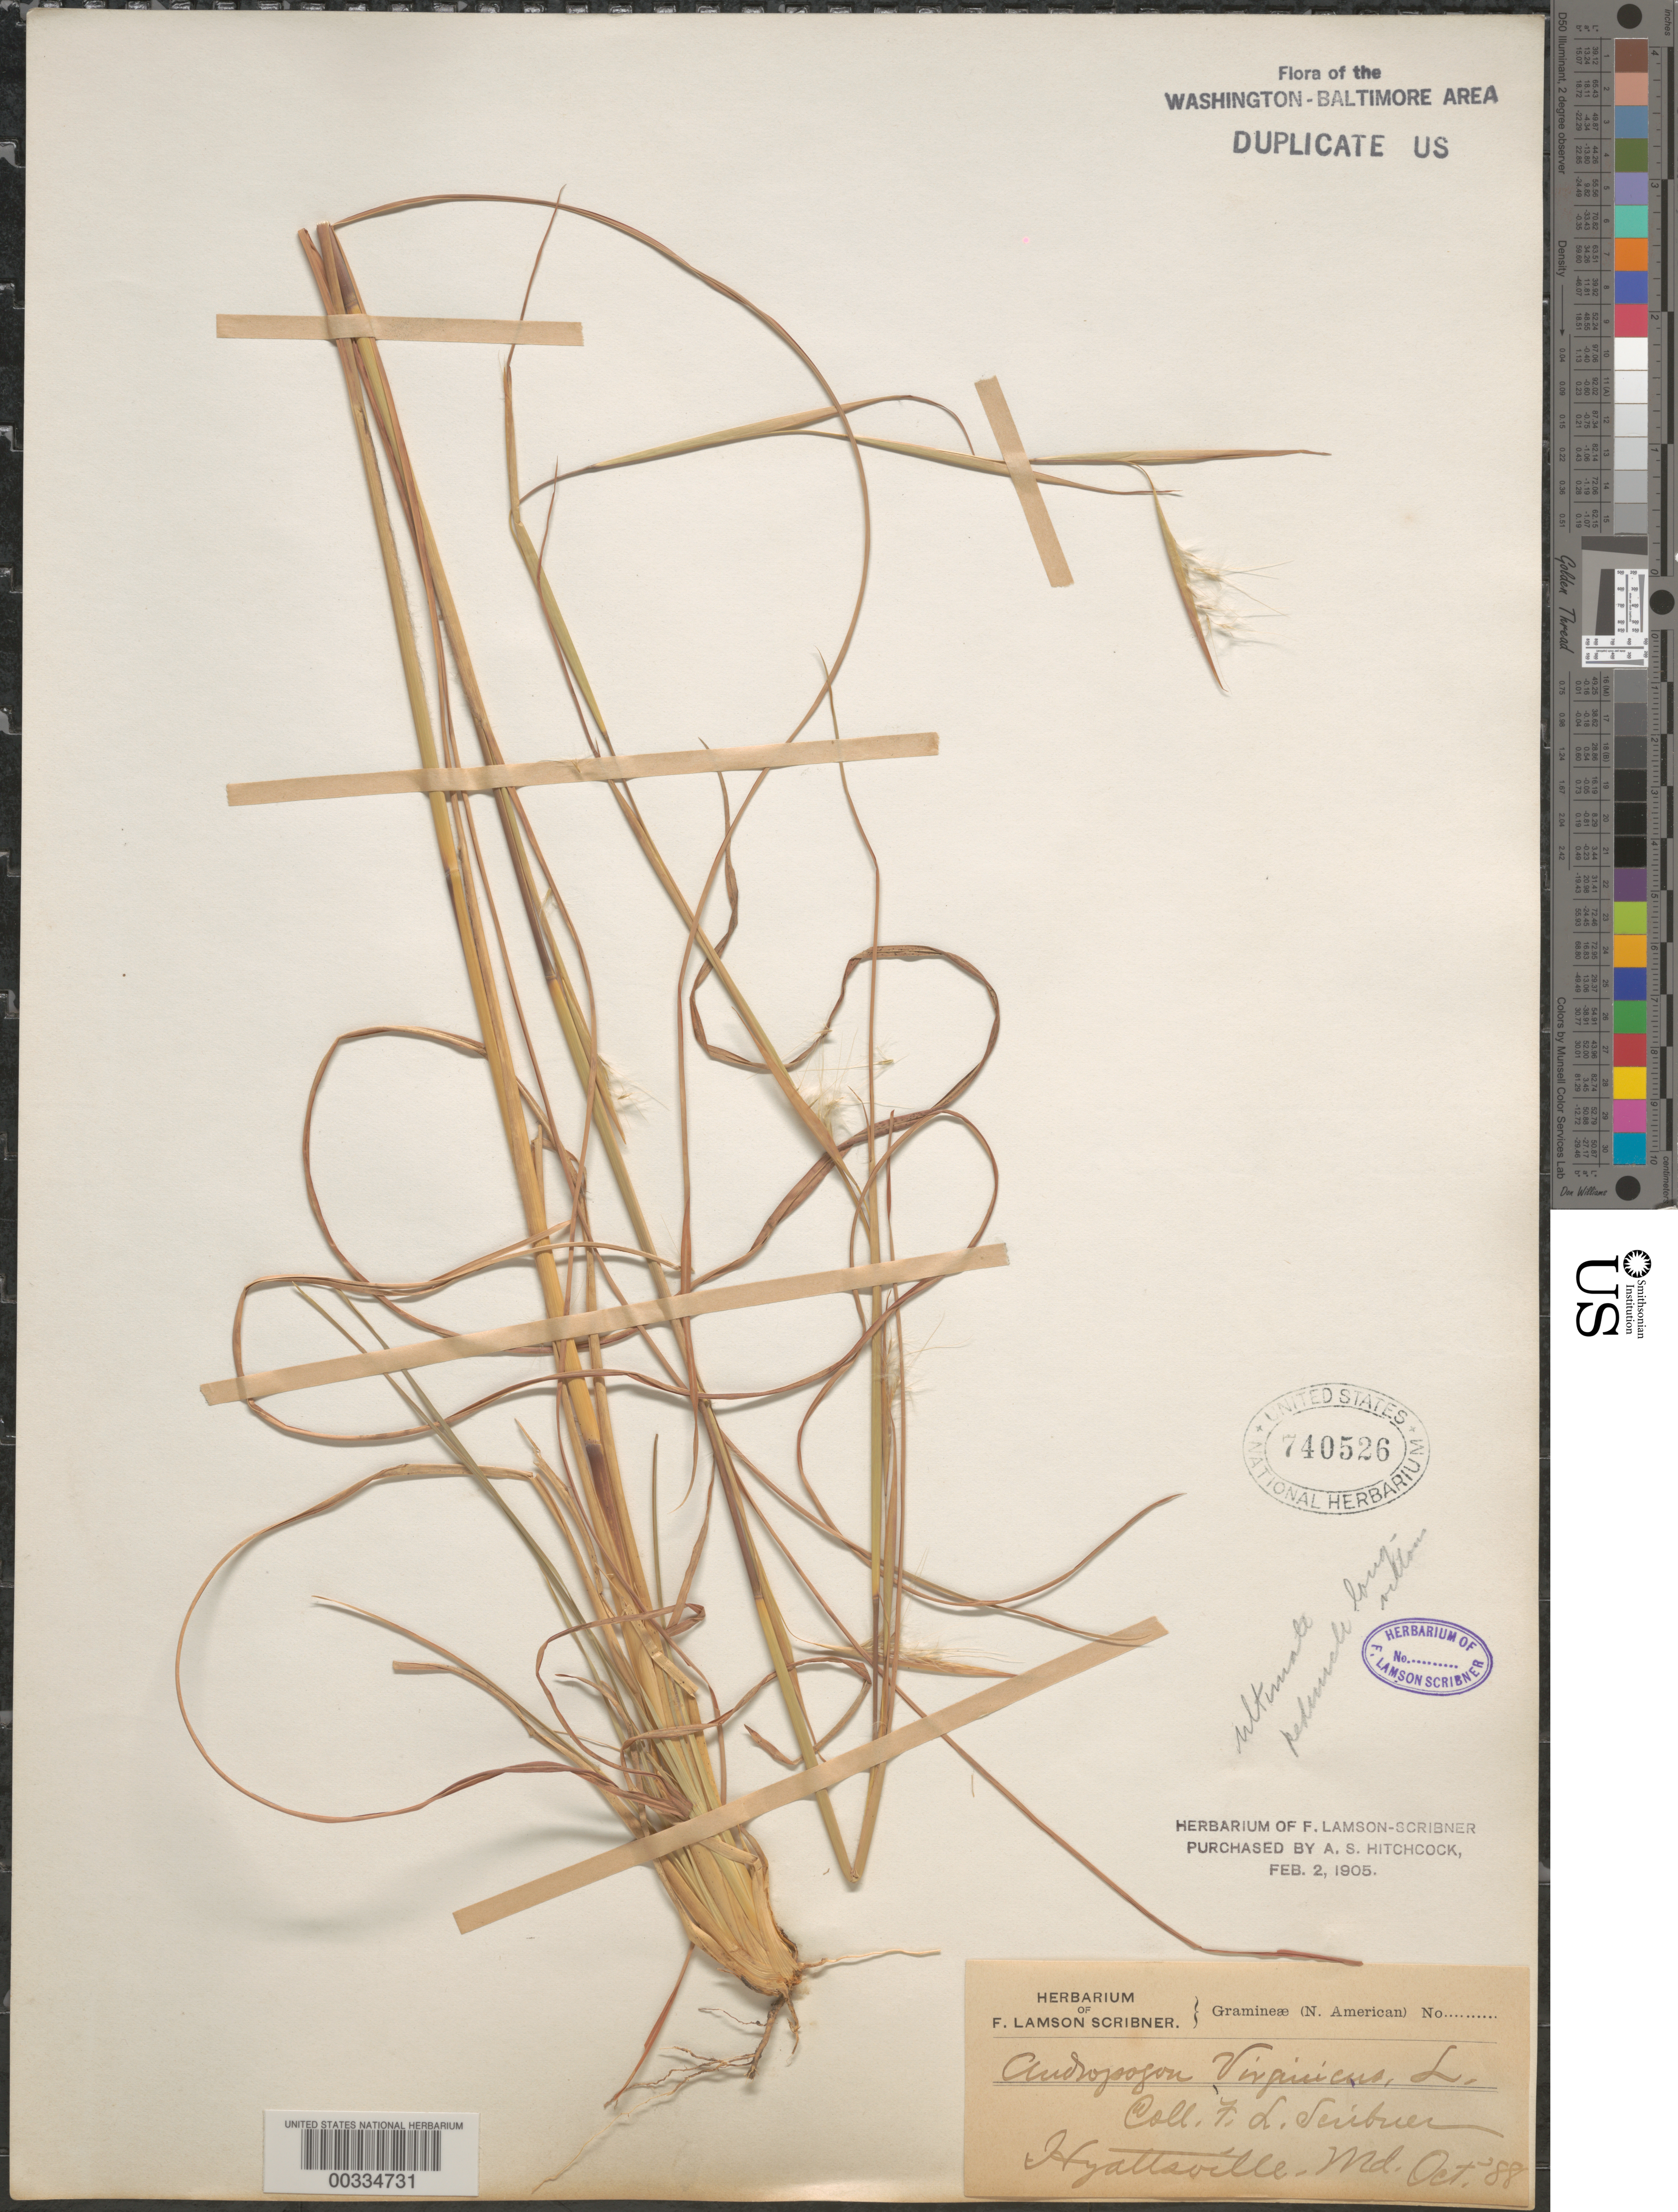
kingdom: Plantae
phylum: Tracheophyta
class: Liliopsida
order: Poales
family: Poaceae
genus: Andropogon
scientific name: Andropogon virginicus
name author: L.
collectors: F. L. Scribner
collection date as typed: Oct 1888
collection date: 1888-10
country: United States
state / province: Maryland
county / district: Prince George's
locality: Hyattsville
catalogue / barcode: US 740526